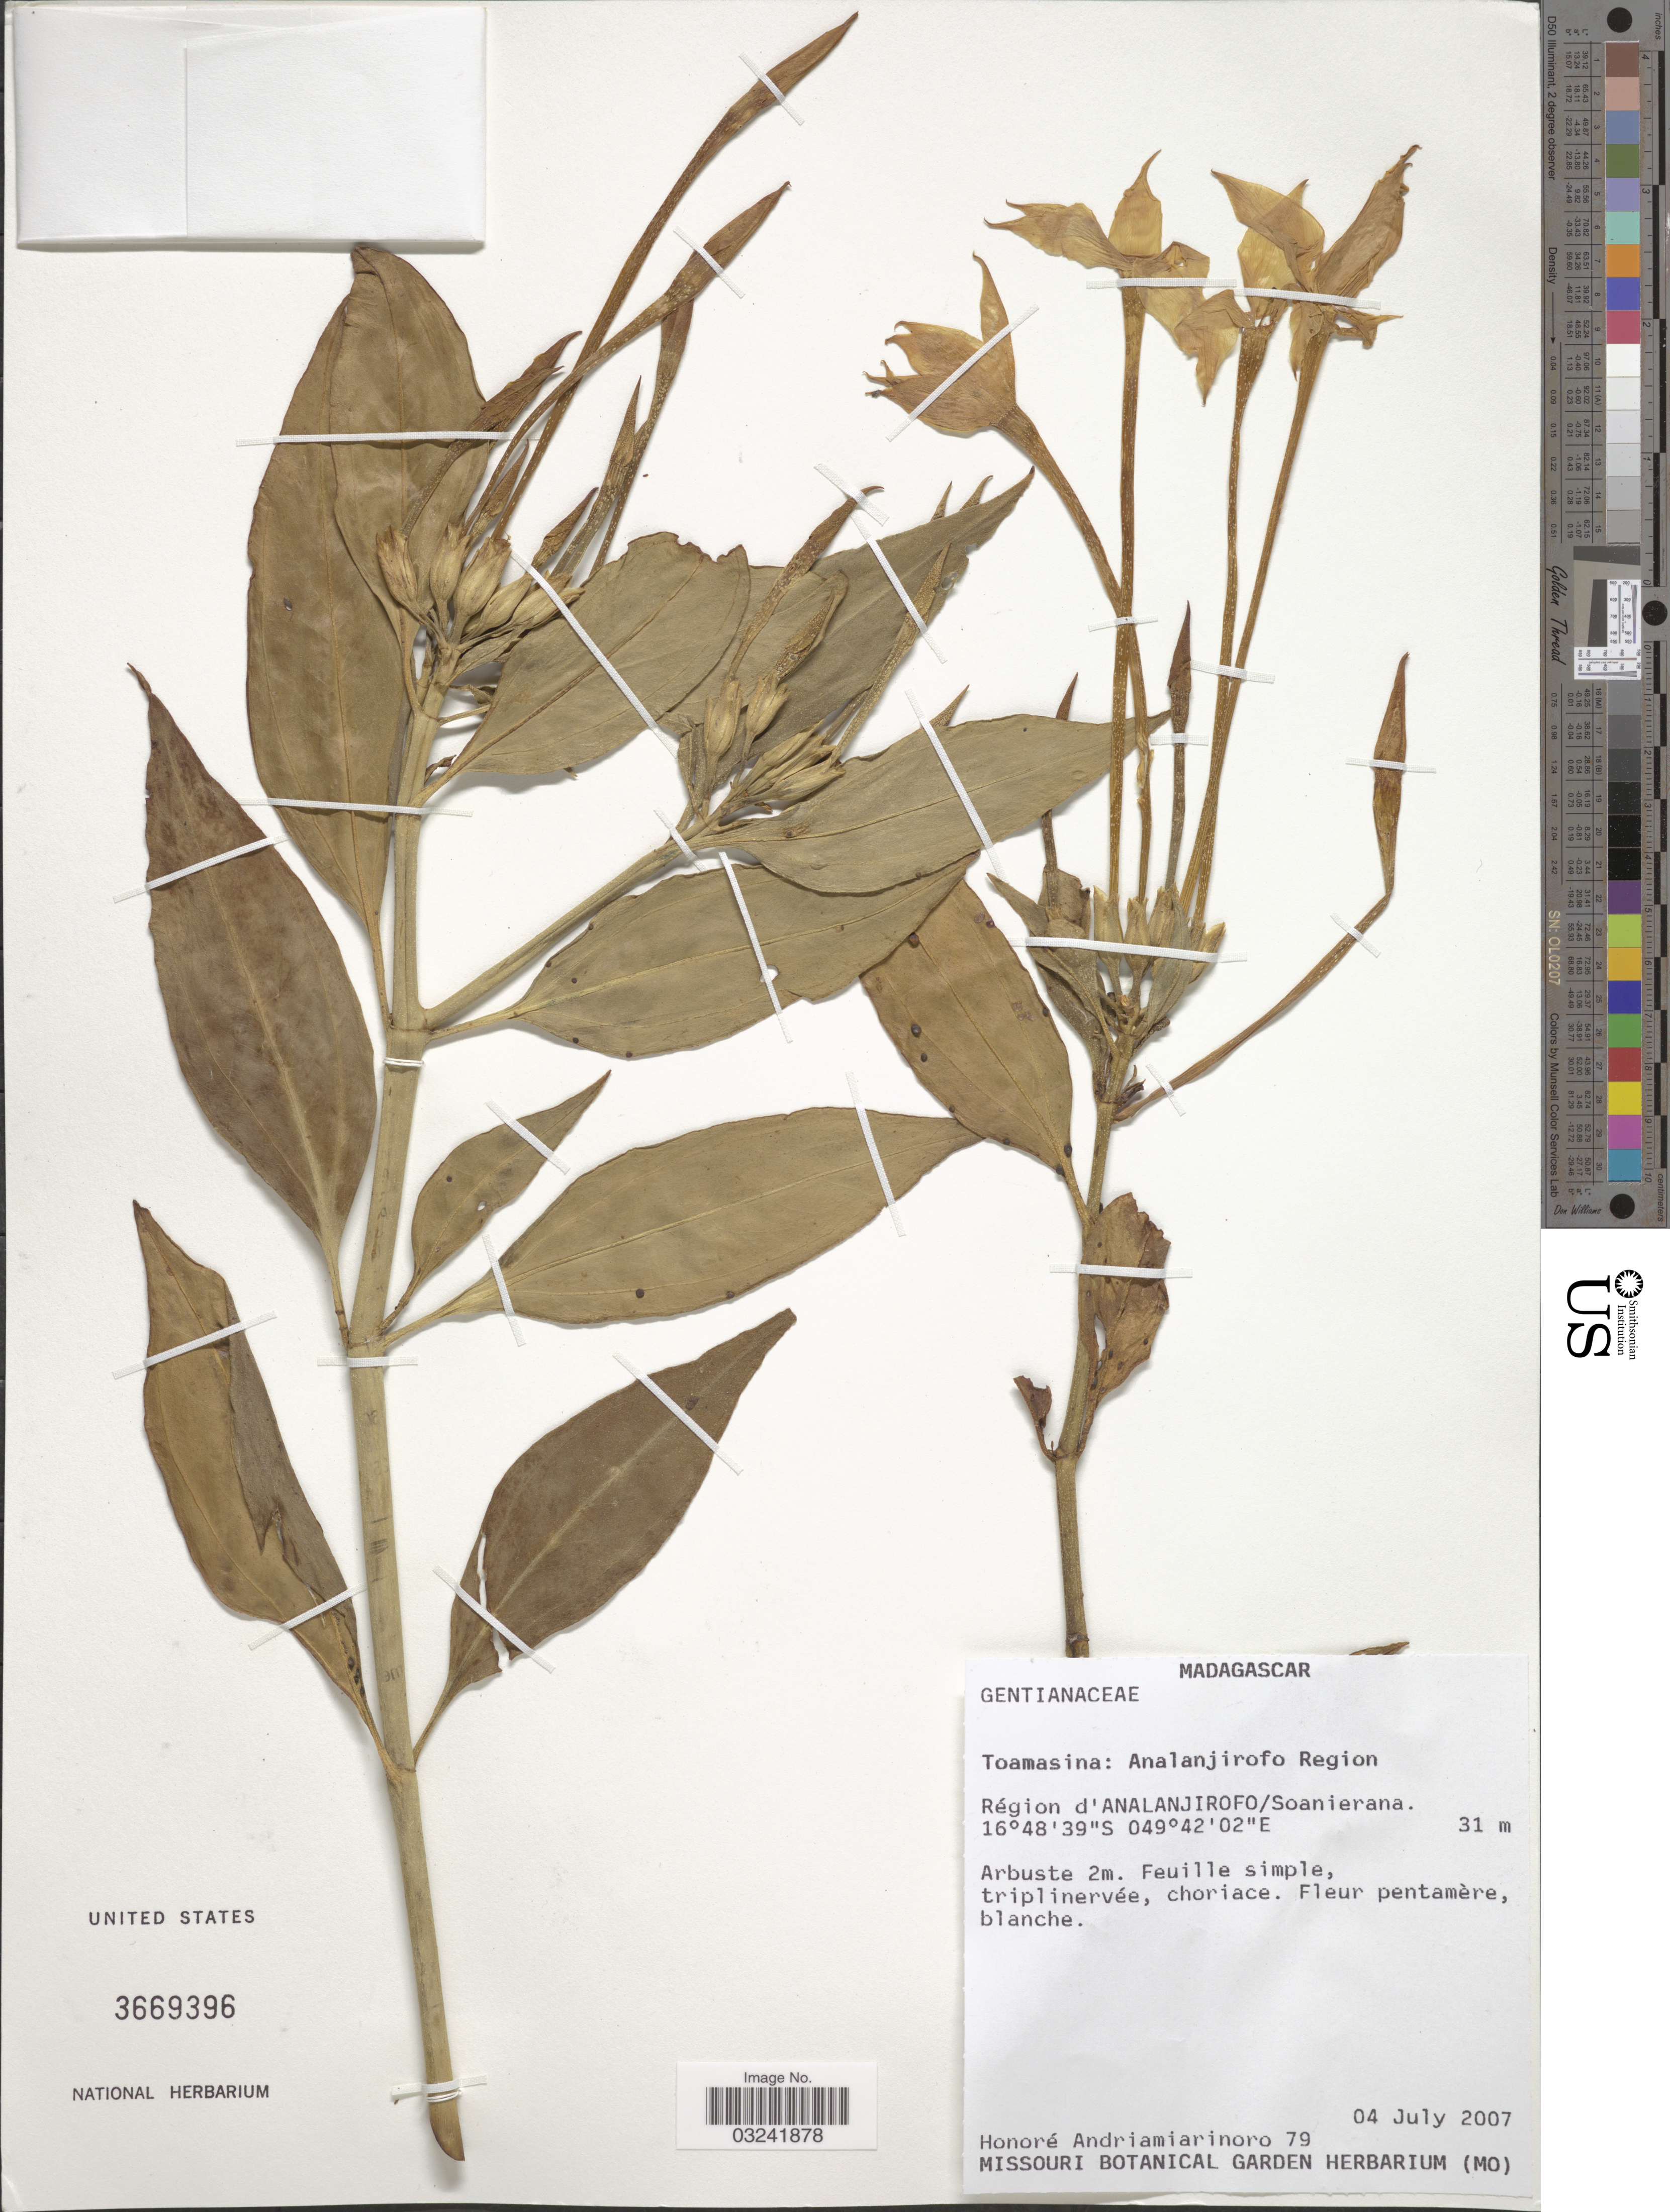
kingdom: Plantae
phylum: Tracheophyta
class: Magnoliopsida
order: Gentianales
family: Gentianaceae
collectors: H. Adriamiarinoro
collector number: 79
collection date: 2007-07-04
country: Madagascar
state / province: Analanjirofo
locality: Analanjirofo Region, Région d'Analanjirofo/Soanierana.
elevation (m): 31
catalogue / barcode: US 3669396